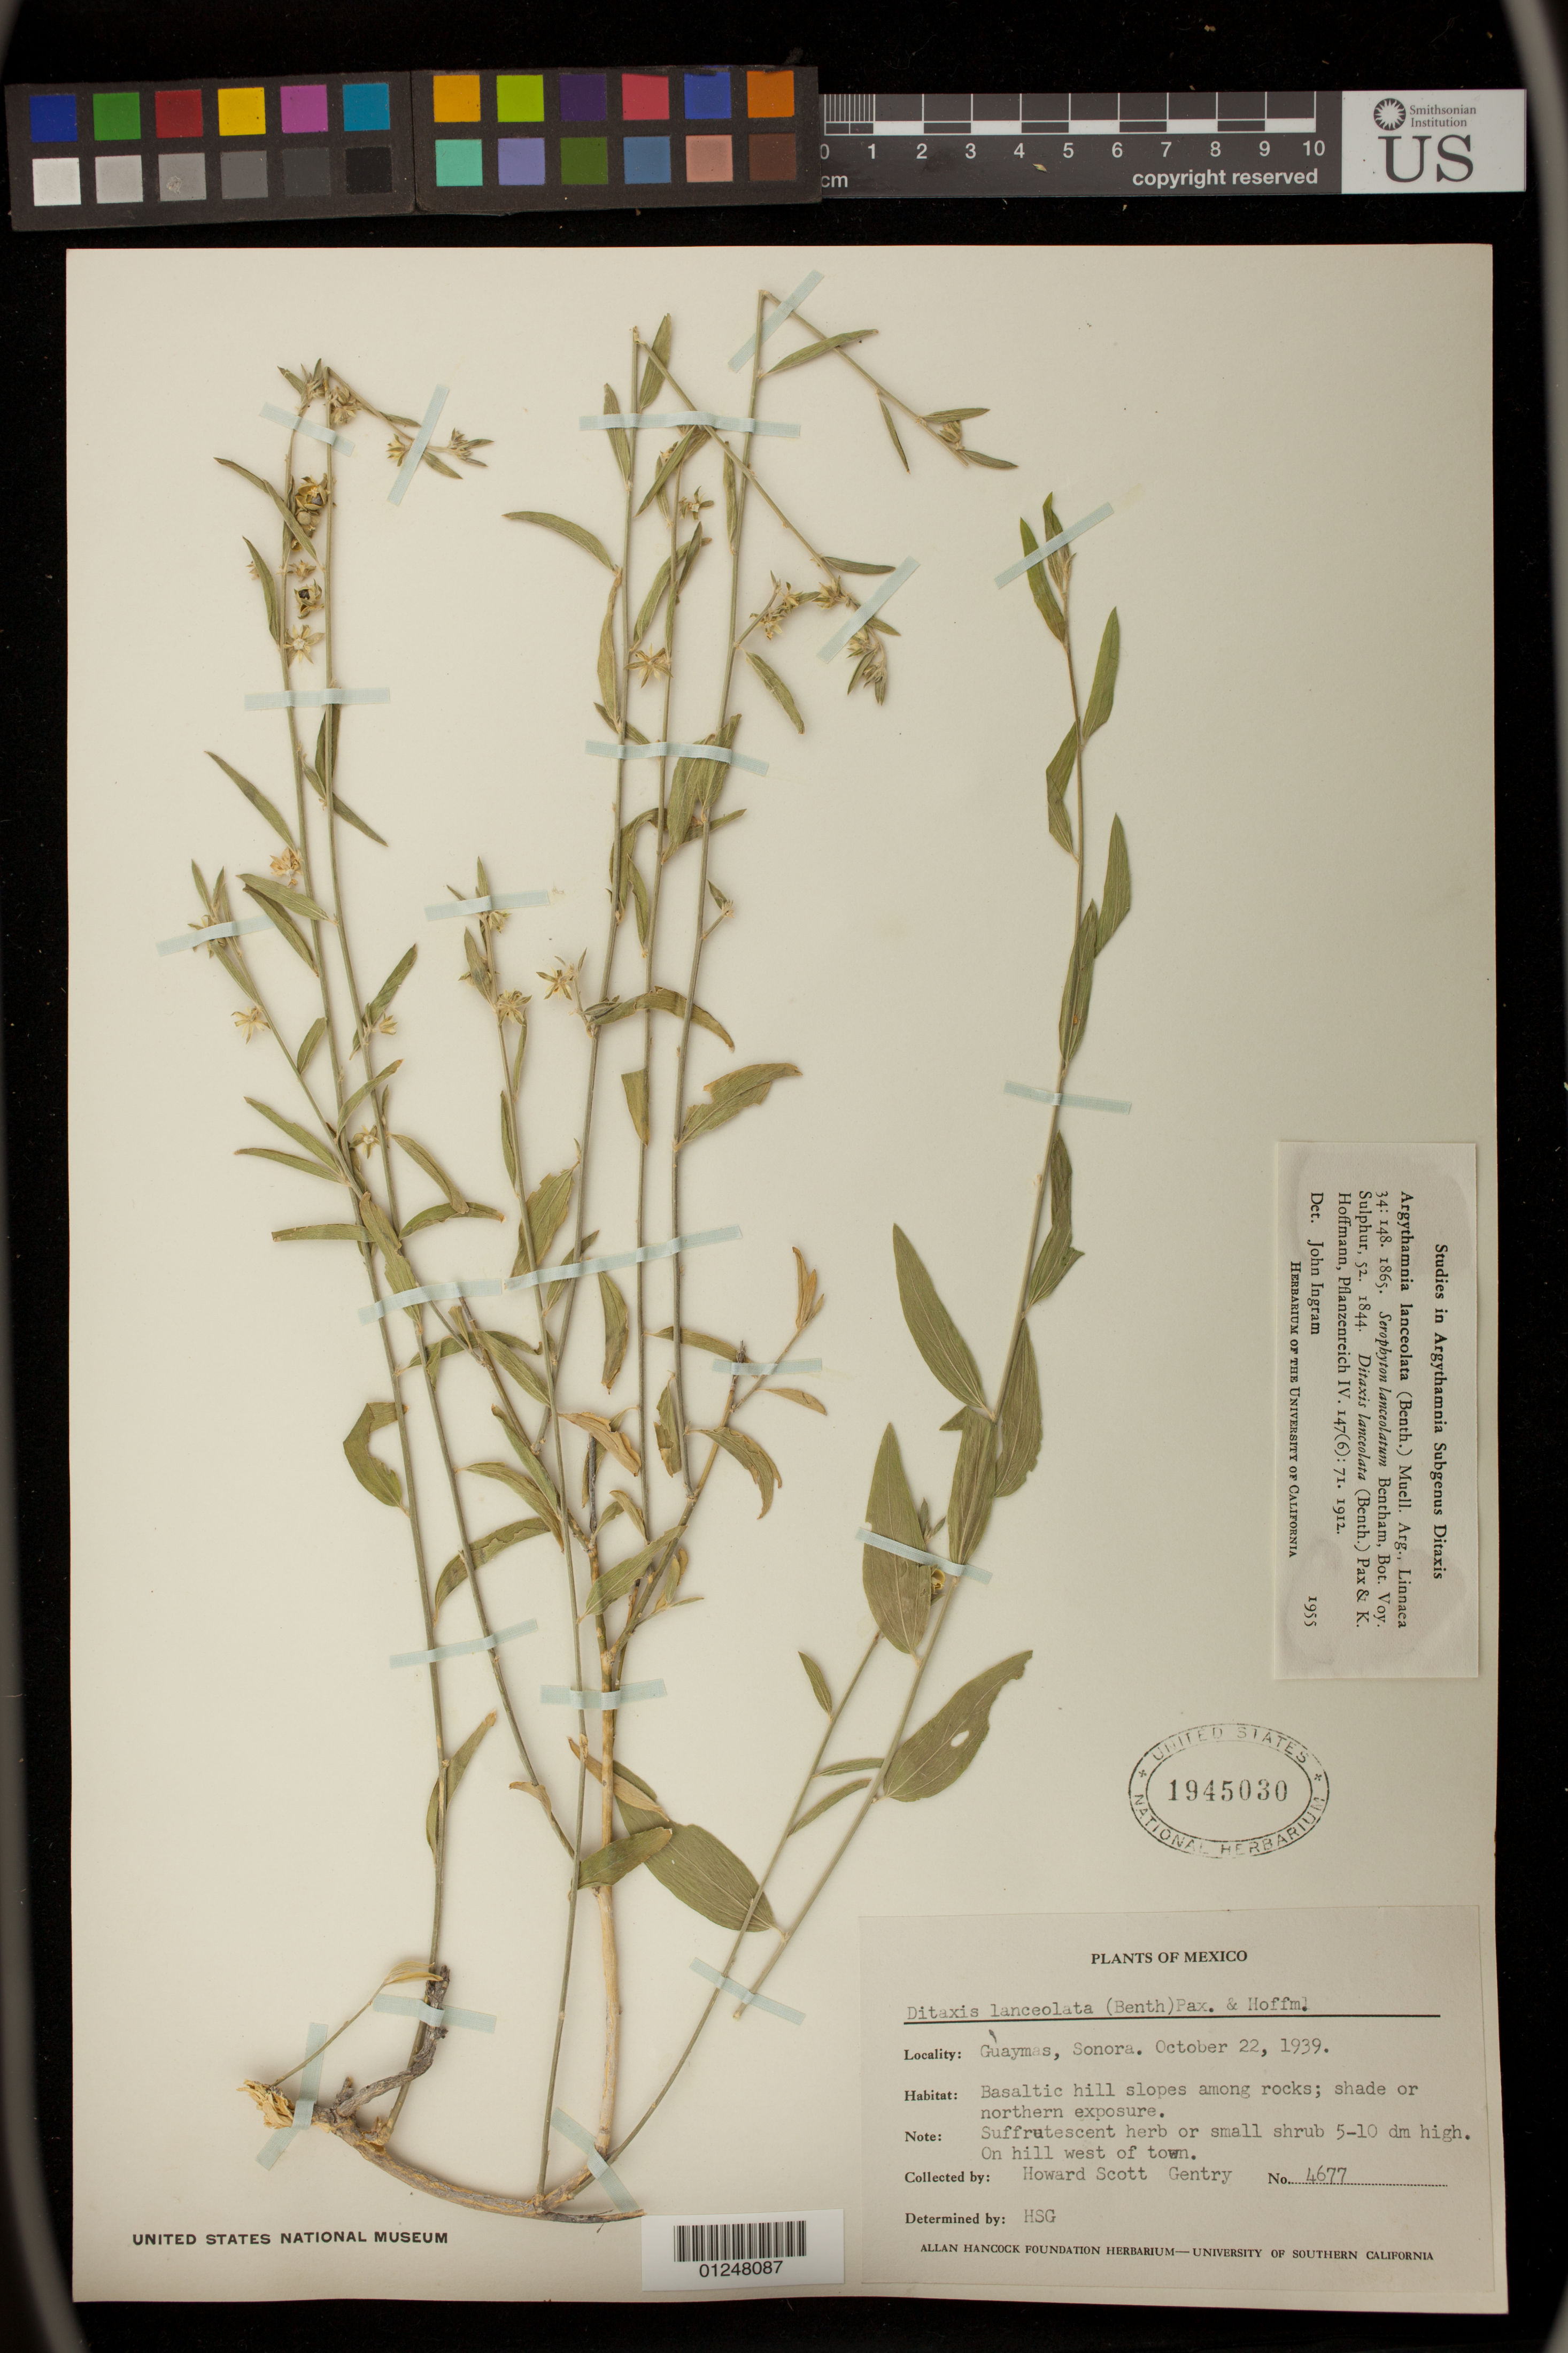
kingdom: Plantae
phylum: Tracheophyta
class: Magnoliopsida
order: Malpighiales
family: Euphorbiaceae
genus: Argythamnia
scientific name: Argythamnia lanceolata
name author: (Benth.) Müll. Arg.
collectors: H. S. Gentry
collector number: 4677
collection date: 1939-10-22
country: Mexico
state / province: Sonora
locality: Guaymas.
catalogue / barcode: US 1945030